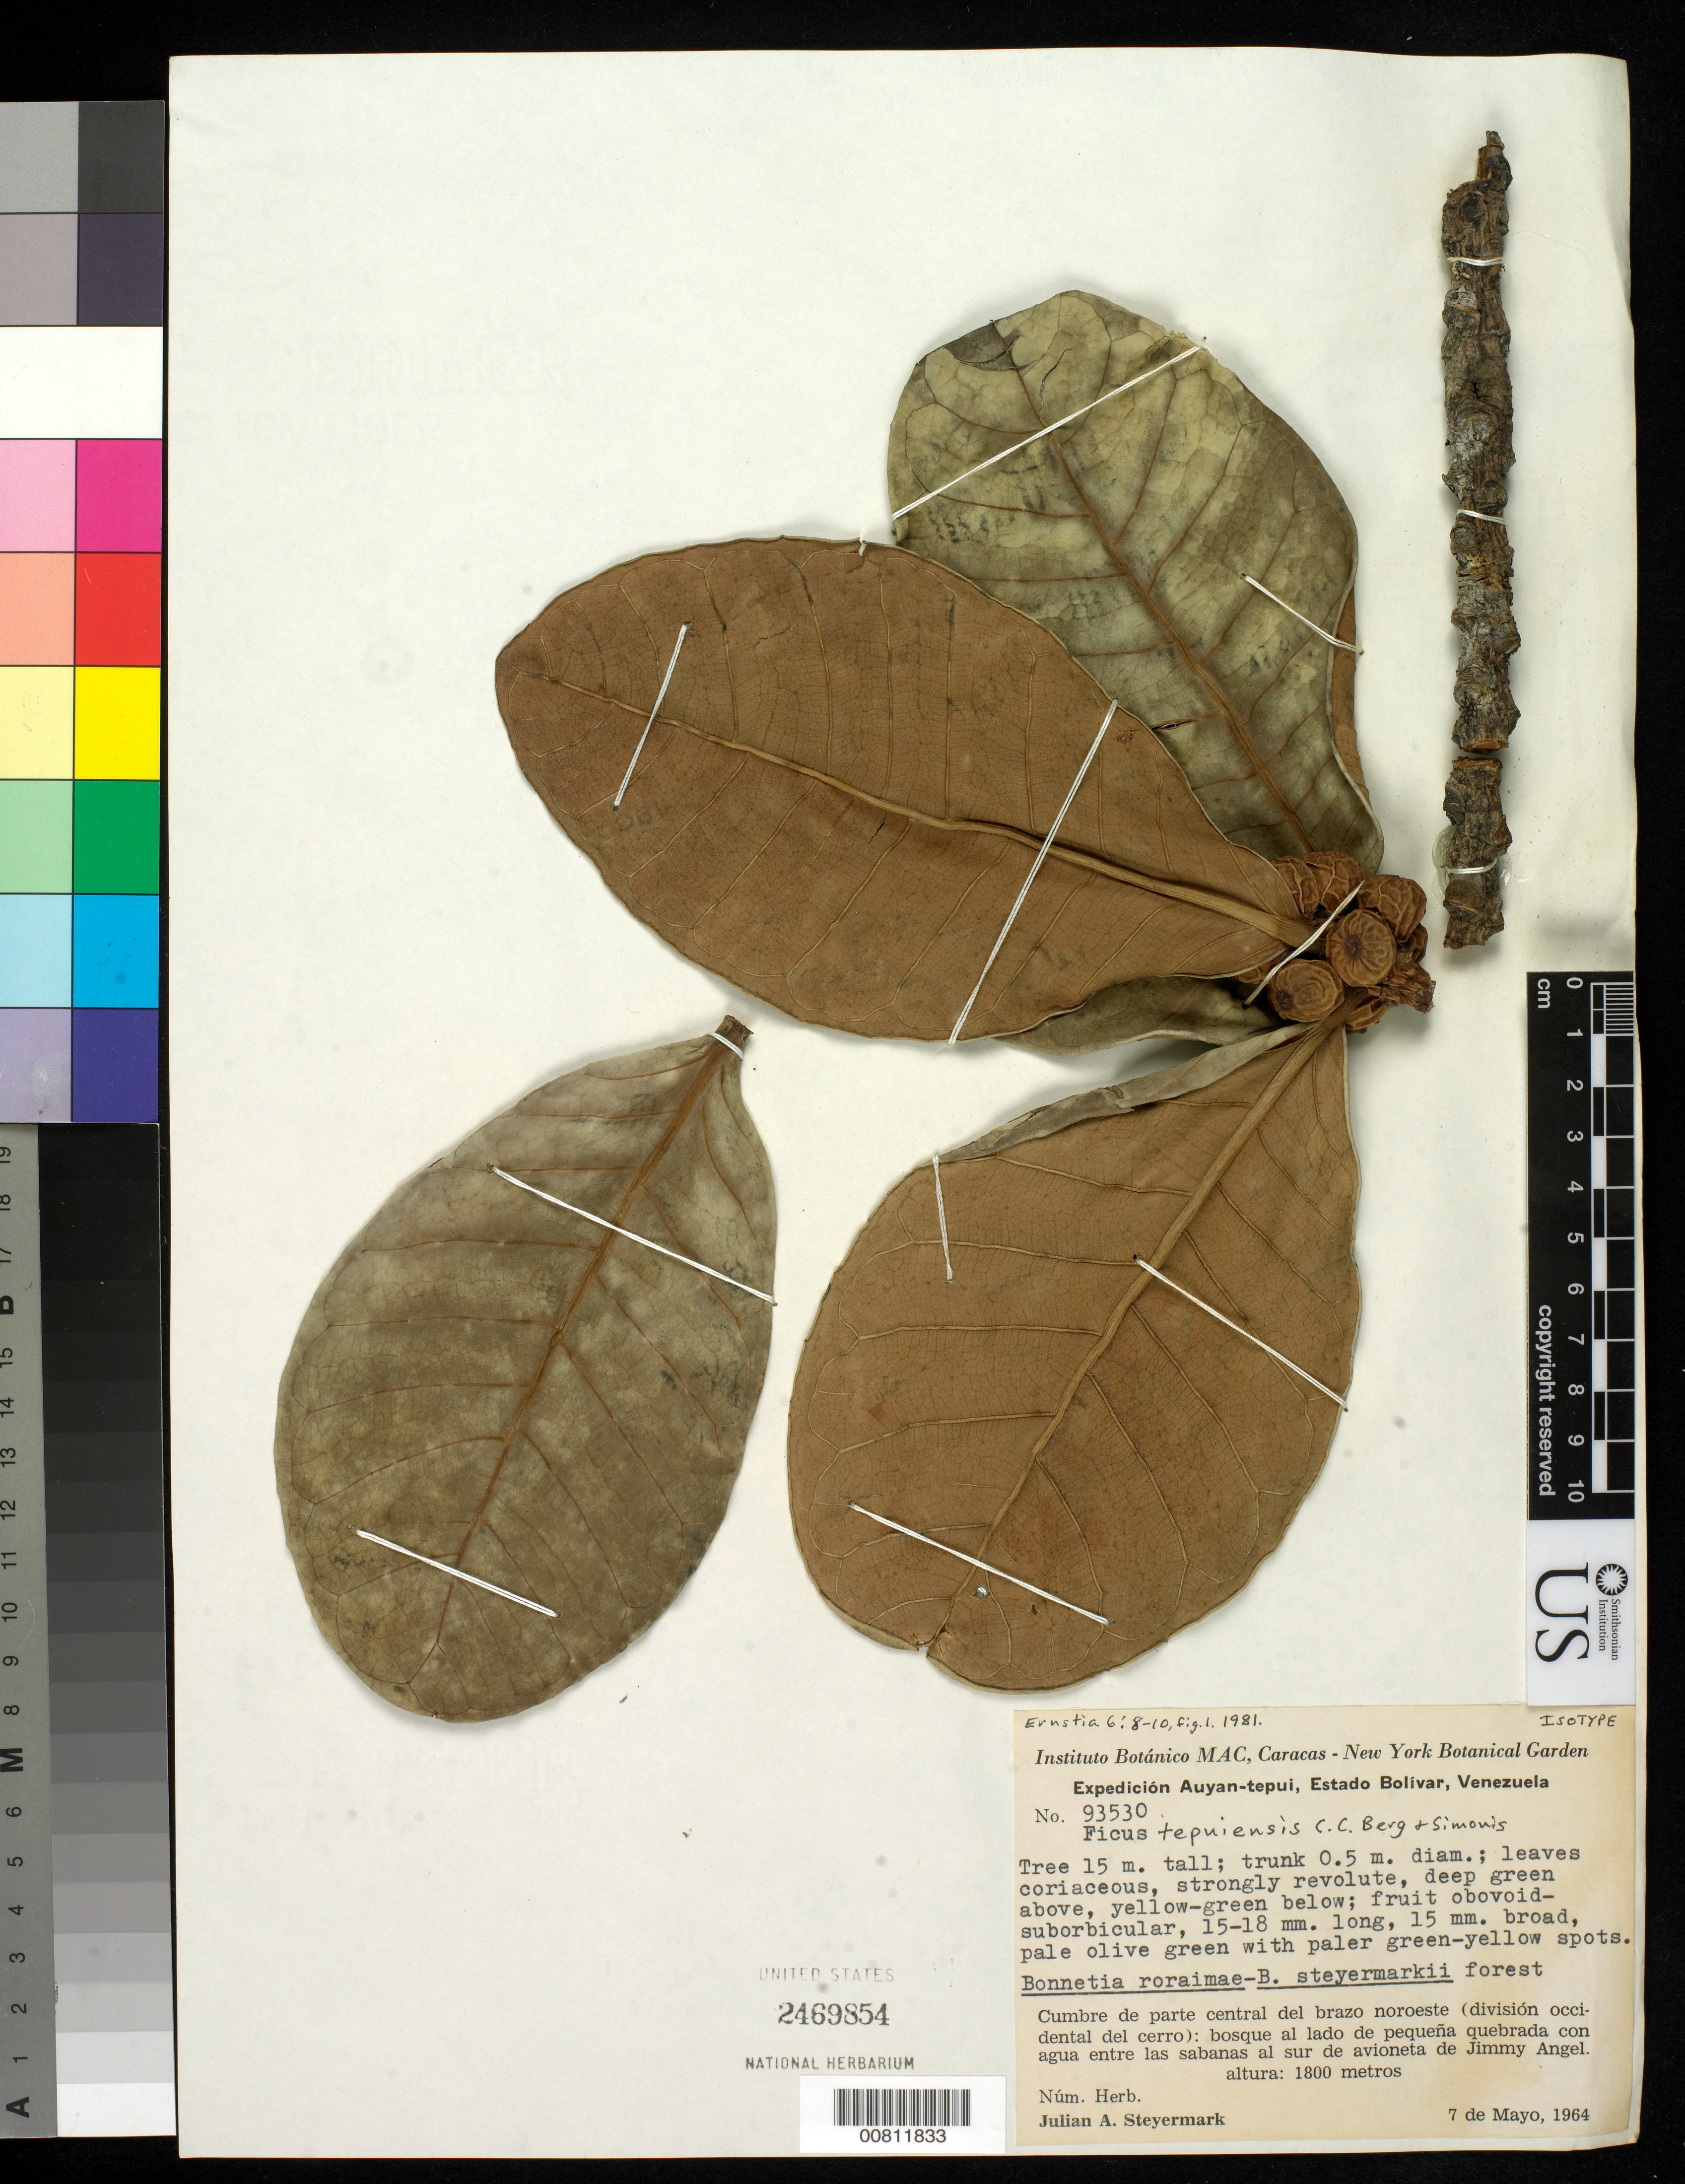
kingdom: Plantae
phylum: Tracheophyta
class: Magnoliopsida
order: Rosales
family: Moraceae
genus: Ficus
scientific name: Ficus tepuiensis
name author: C.C. Berg & J.E. Simonis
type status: Isotype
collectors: J. Steyermark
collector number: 93530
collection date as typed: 07 May 1964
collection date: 1964-05-07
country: Venezuela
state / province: Bolívar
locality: Auyan-tepui, cumbre de parte central del brazo noroeste (división occidental del cerro): bosque al lado de pequeña quebrada con agua entre las sabanas al sur de avioneta de Jimmy Angel.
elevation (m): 1800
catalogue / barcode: US 2469854